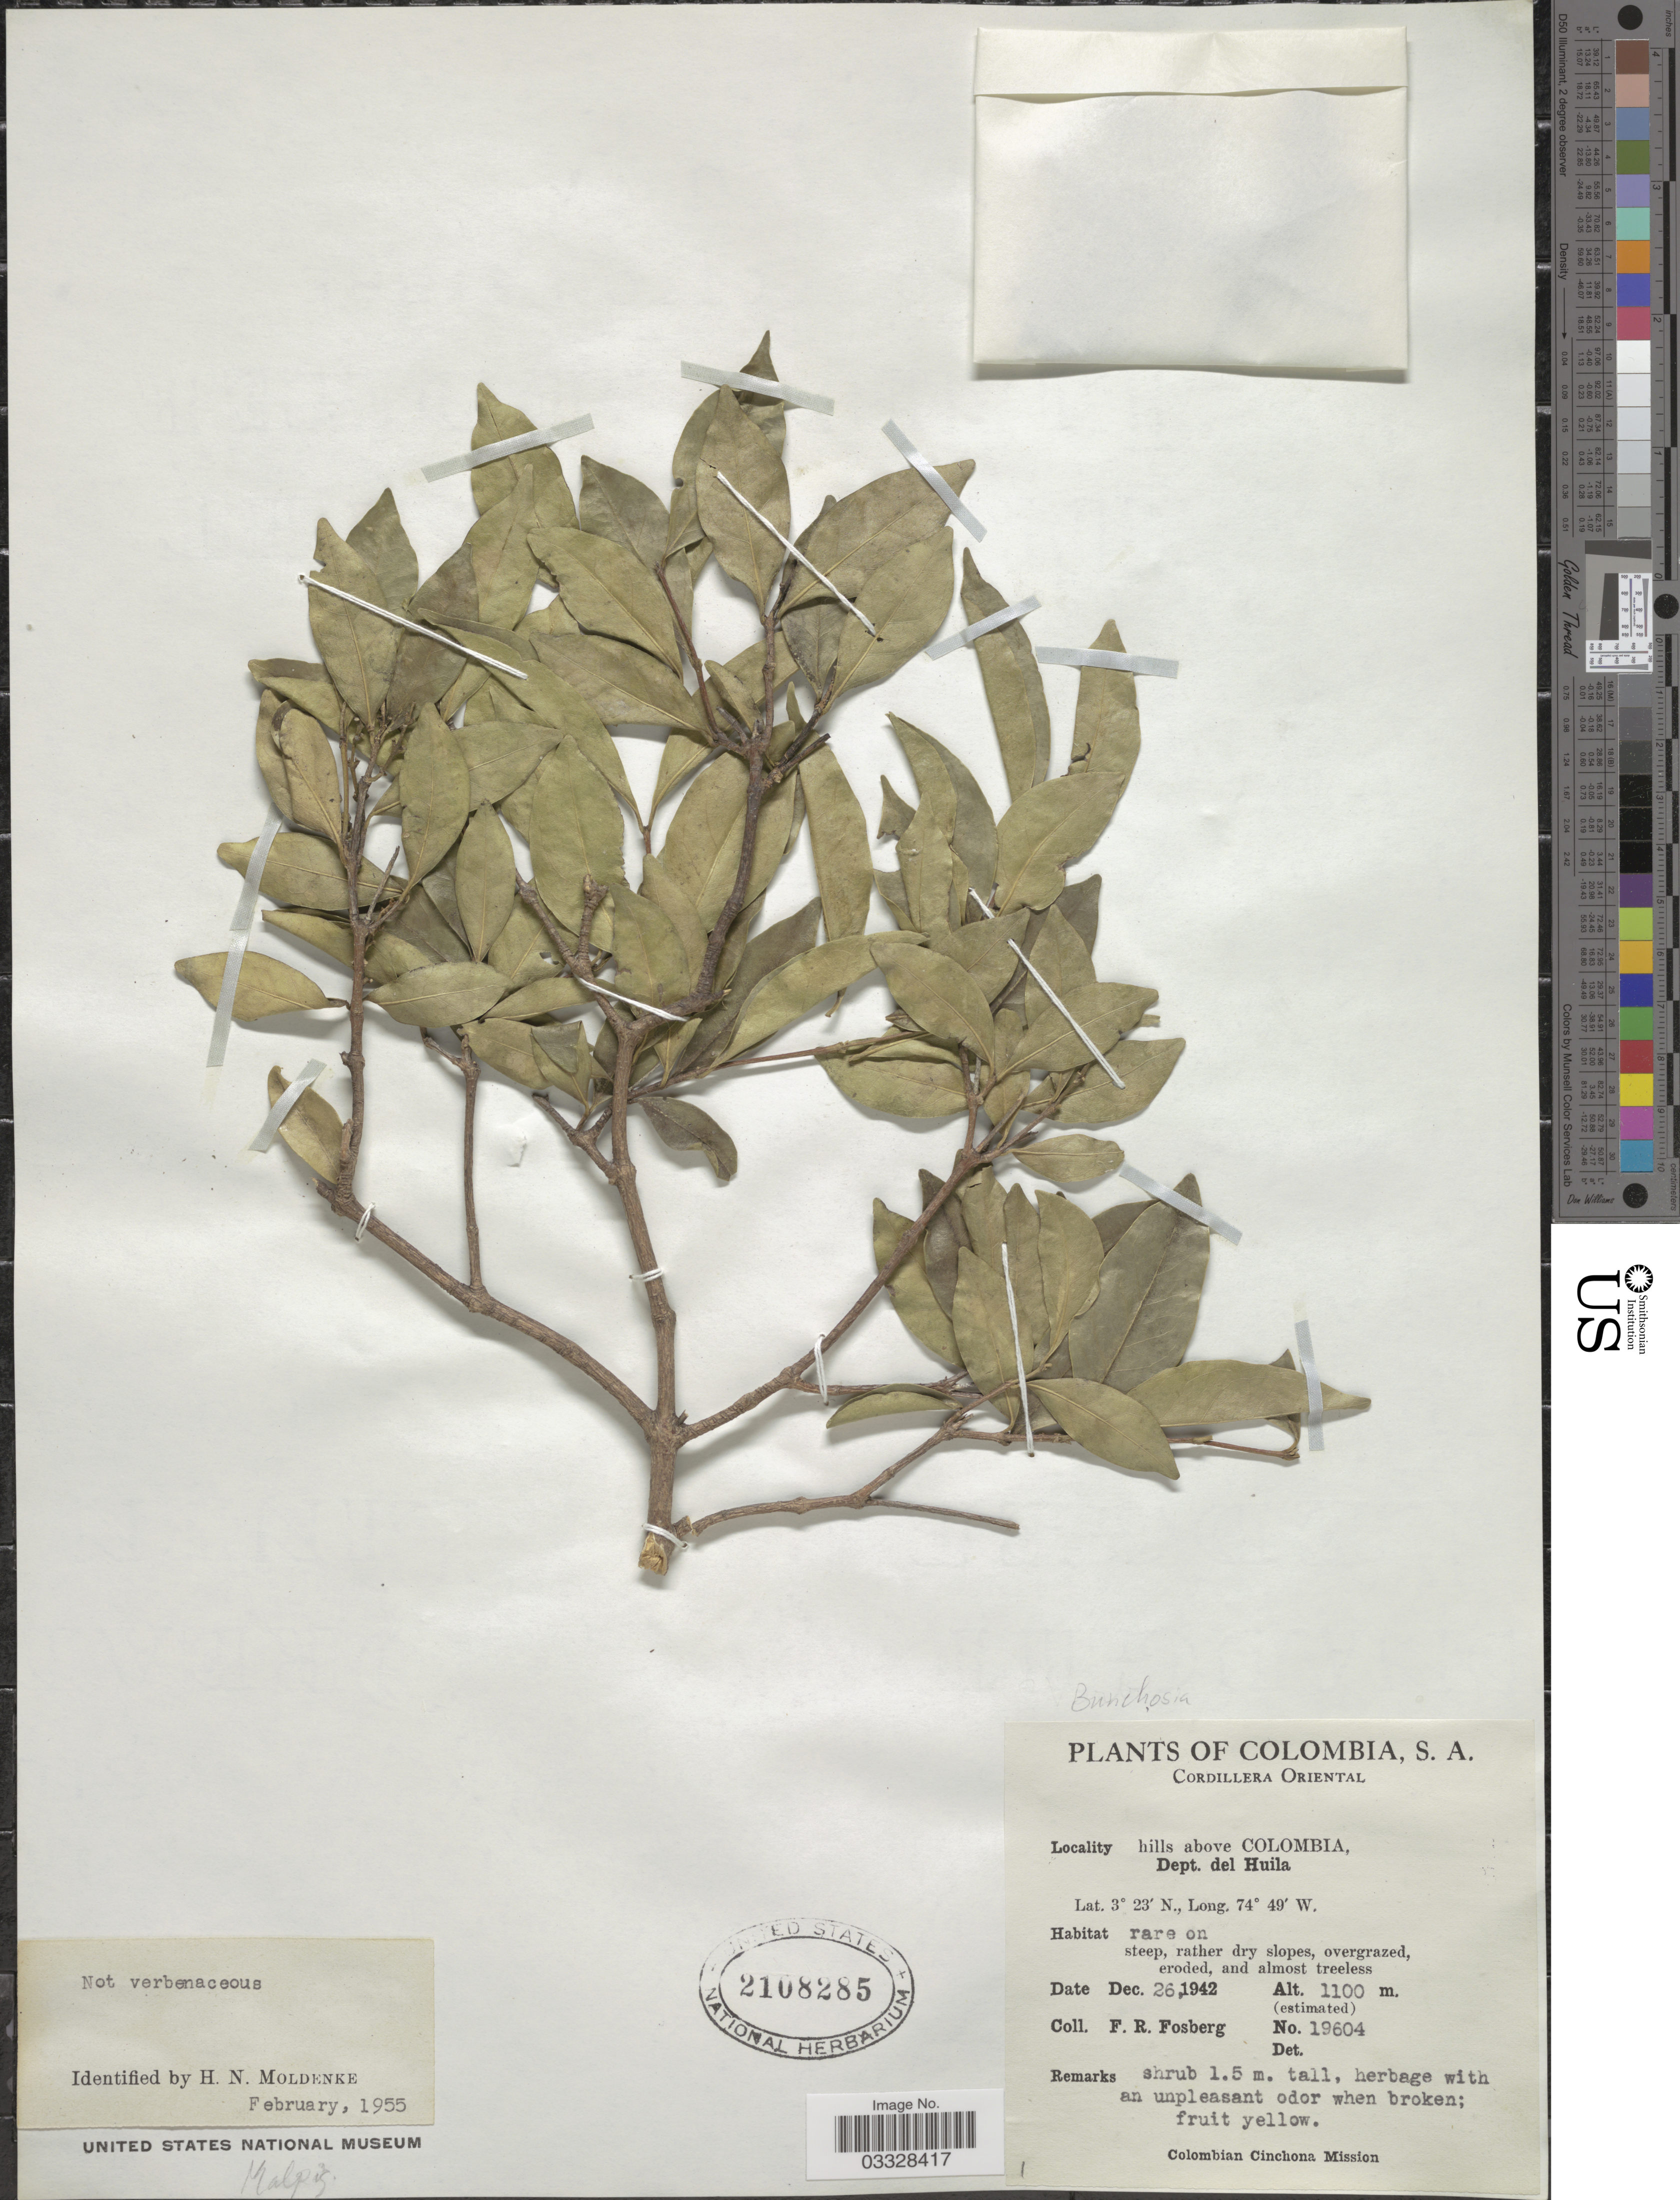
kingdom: Plantae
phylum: Tracheophyta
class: Magnoliopsida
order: Malpighiales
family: Malpighiaceae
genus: Bunchosia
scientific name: Bunchosia sp.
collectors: F. R. Fosberg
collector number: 19604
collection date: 1942-12-26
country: Colombia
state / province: Huila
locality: Cordillera Oriental, hills above Colombia, Dept. del Huila.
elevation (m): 1100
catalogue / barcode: US 2108285